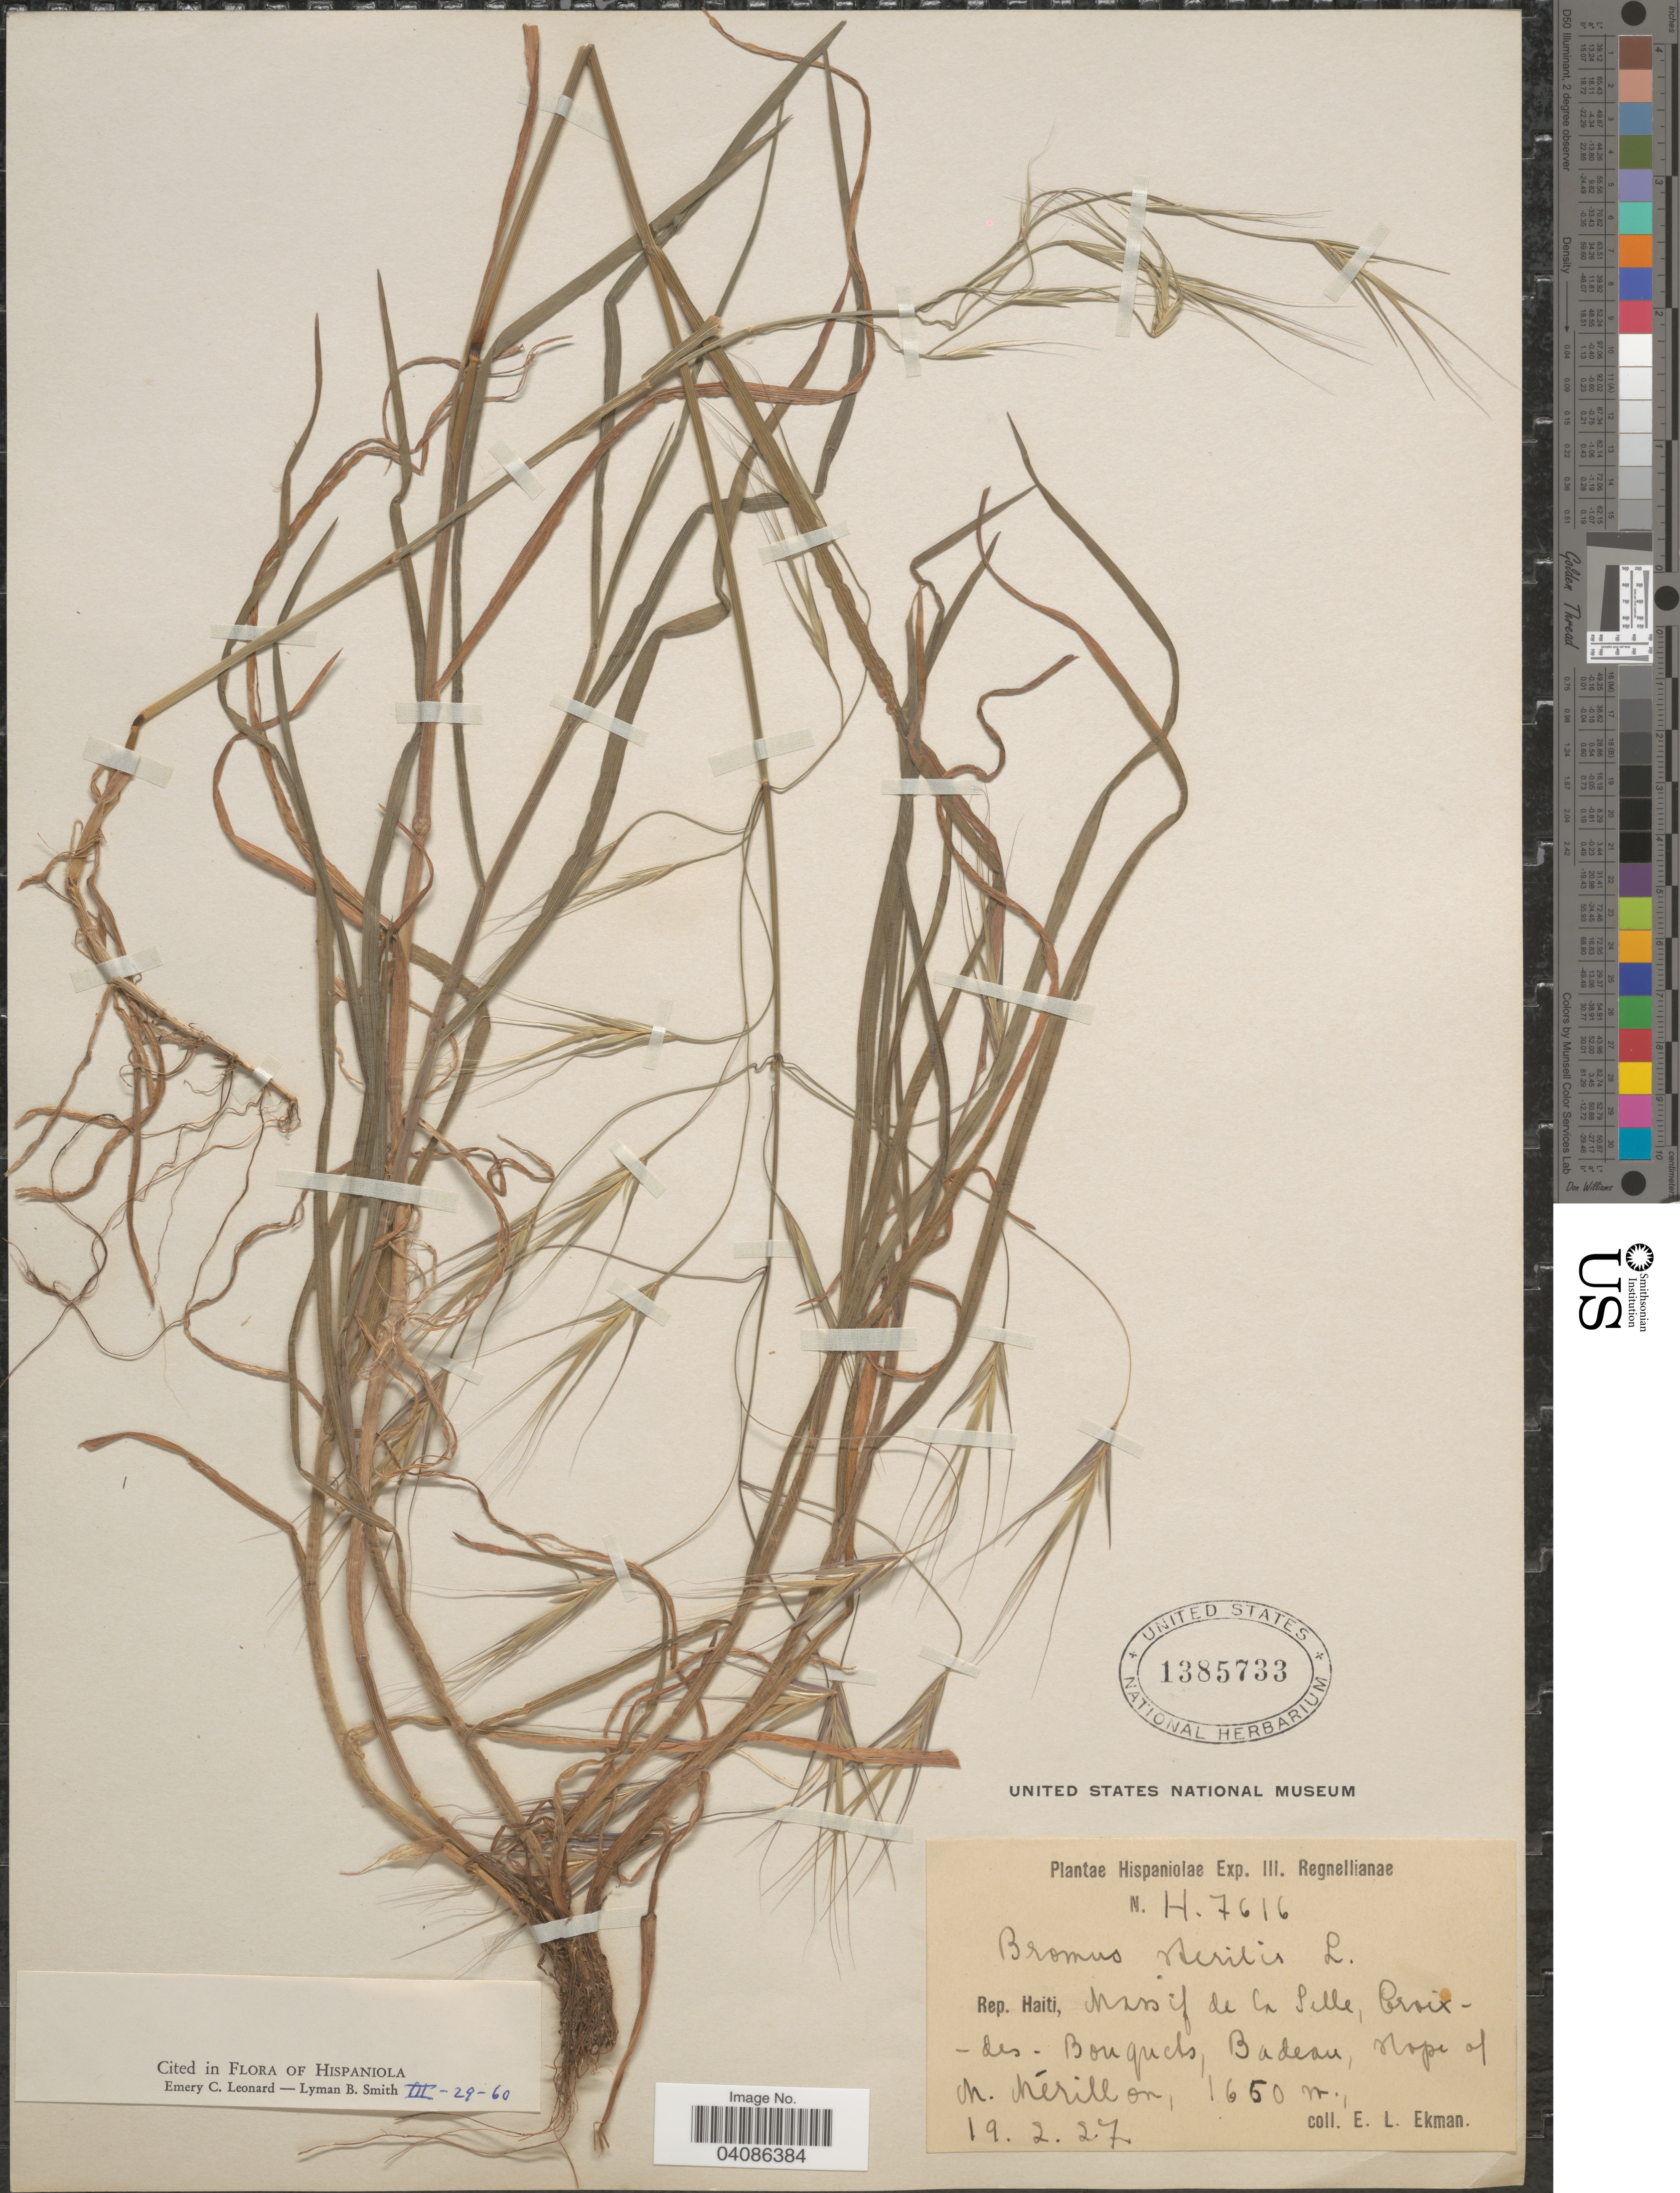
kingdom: Plantae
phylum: Tracheophyta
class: Liliopsida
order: Poales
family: Poaceae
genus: Bromus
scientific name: Bromus sterilis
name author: L.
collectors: E. L. Ekman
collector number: H7616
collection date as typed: Transcribed d/m/y: 19/2/27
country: Haiti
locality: Rep. Haiti, Massif de la Selle, Croix-des-Bouquets, Badeau, slope of M. Mérillon.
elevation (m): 1650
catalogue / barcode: US 1385733